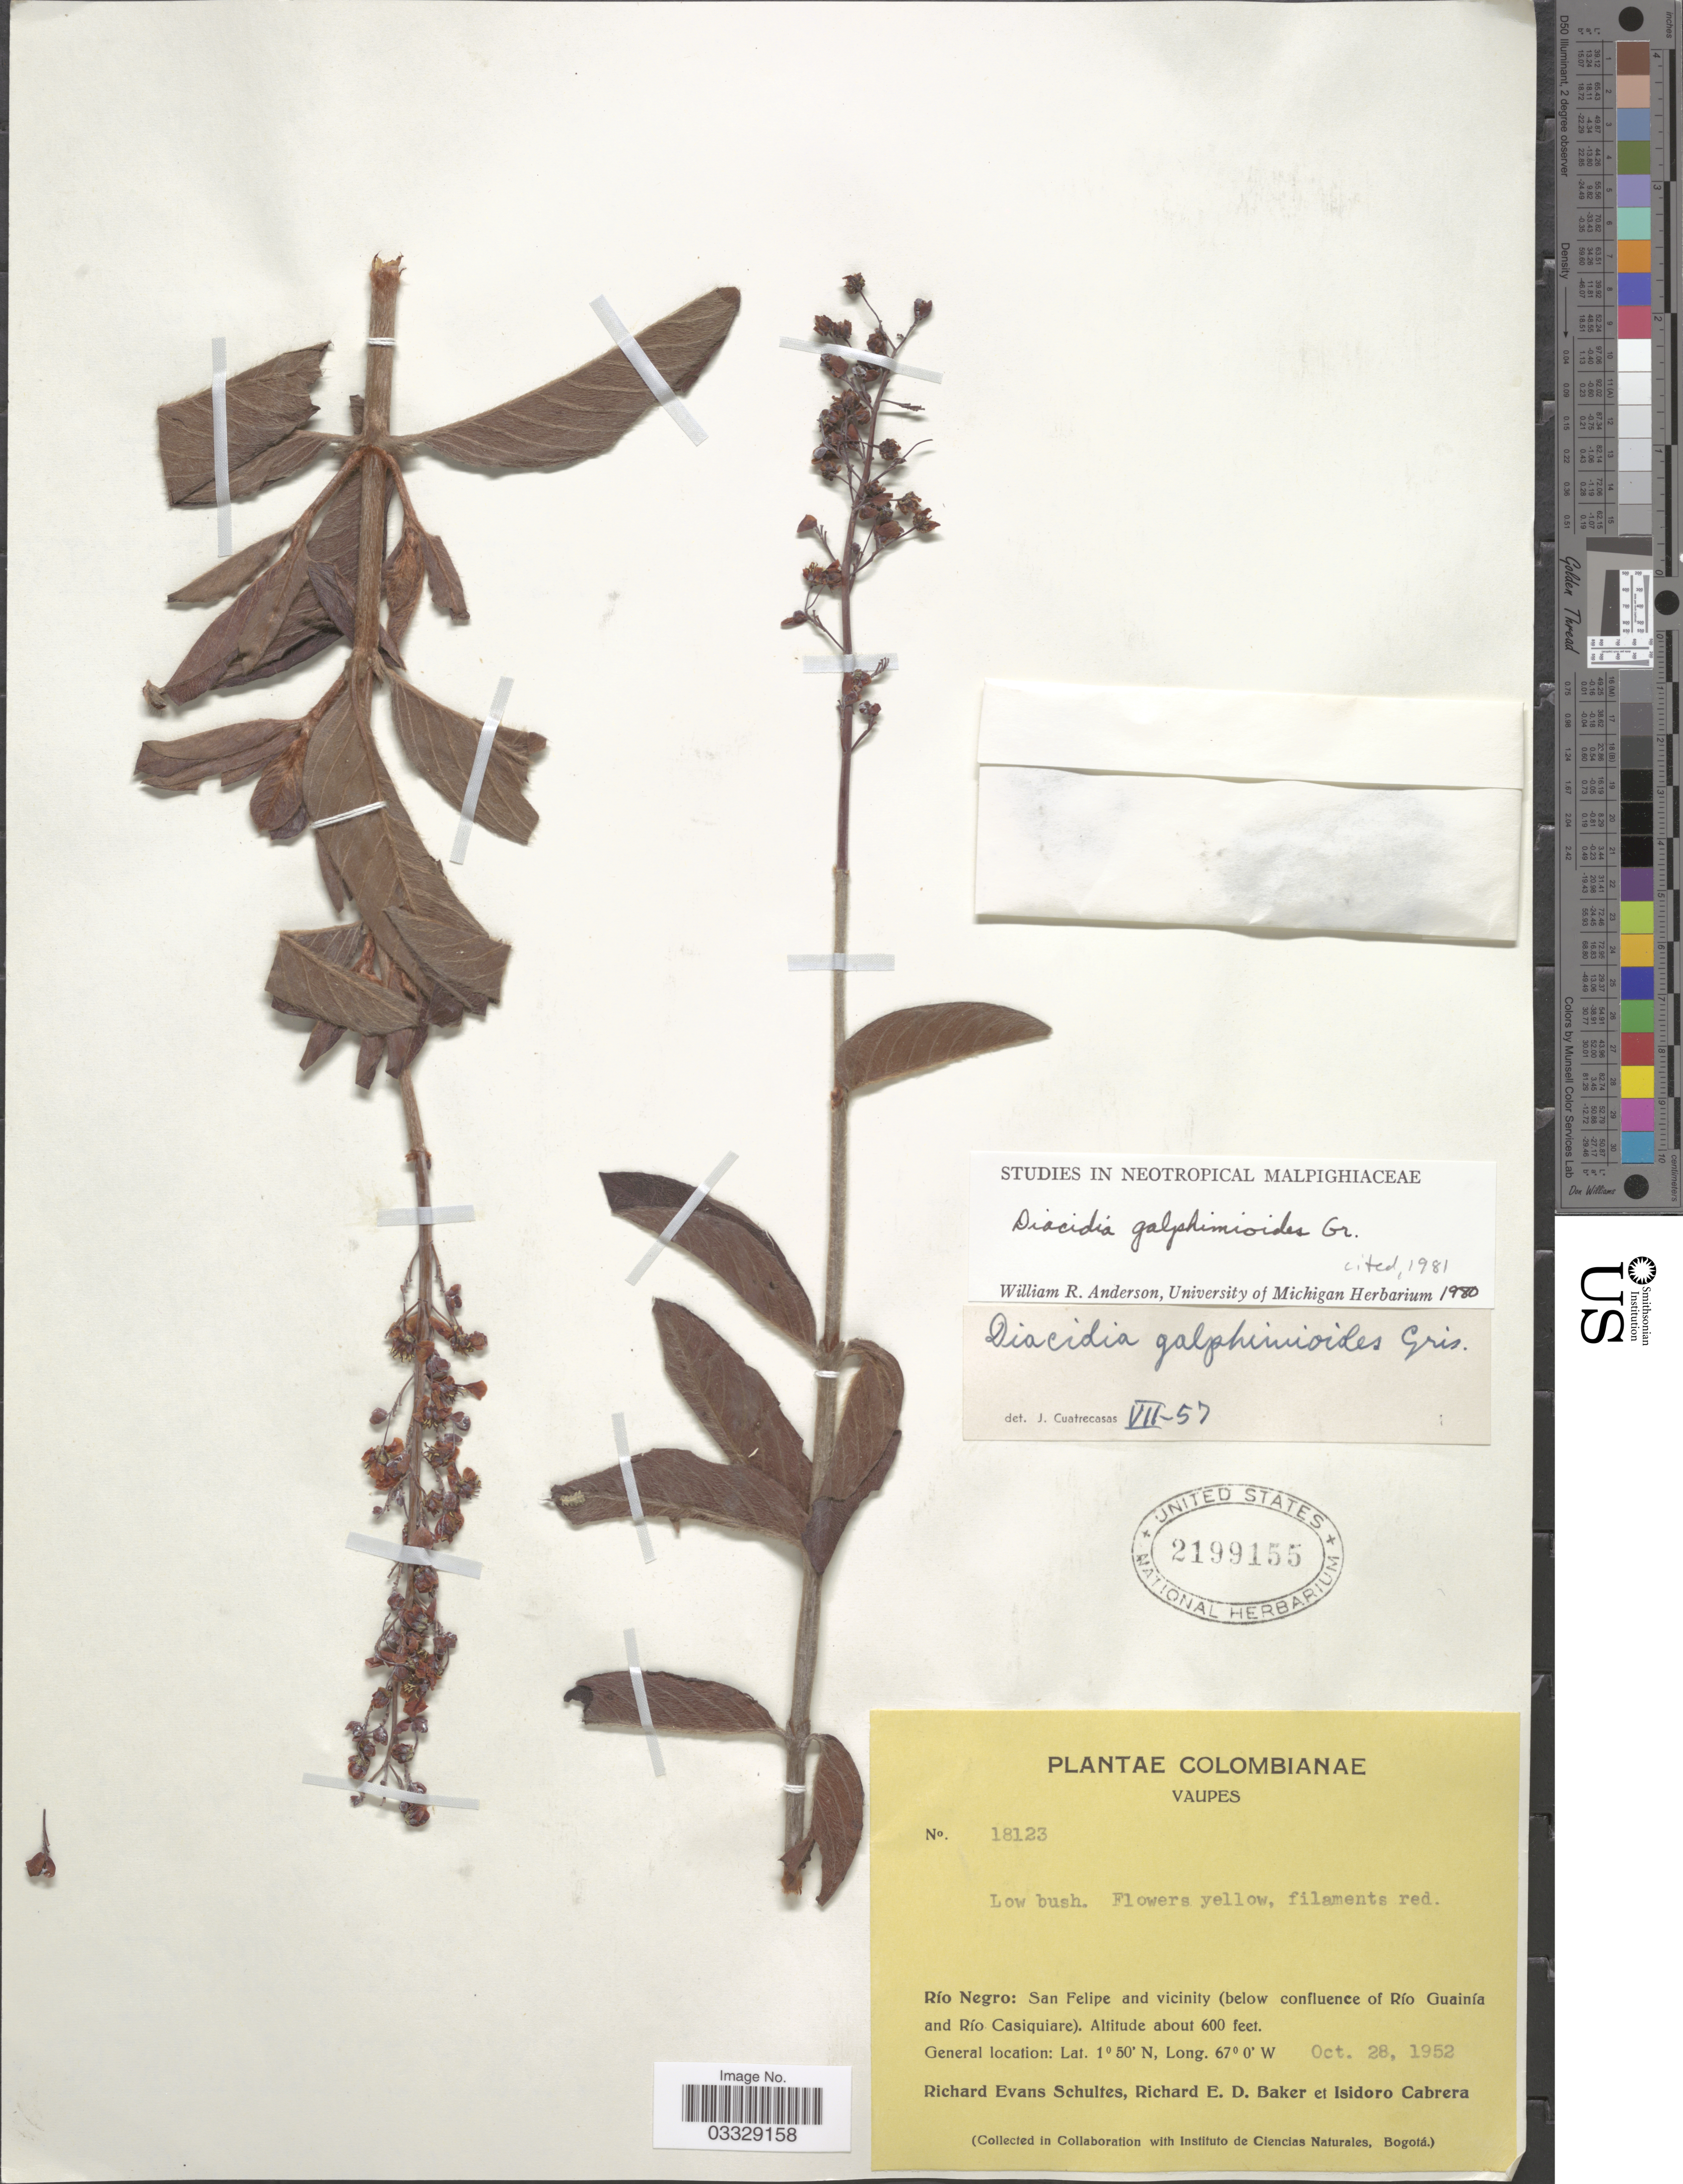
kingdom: Plantae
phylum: Tracheophyta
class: Magnoliopsida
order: Malpighiales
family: Malpighiaceae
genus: Diacidia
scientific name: Diacidia galphimioides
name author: Griseb.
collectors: R. E. Schultes, R. E. D. Baker & I. Cabrera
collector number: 18123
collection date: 1952-10-28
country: Colombia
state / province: Vaupés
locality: Río Negro: San Felipe and vicinity (below confluence of Río Guainía and Río Casiquiare).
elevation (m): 183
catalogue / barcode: US 2199155